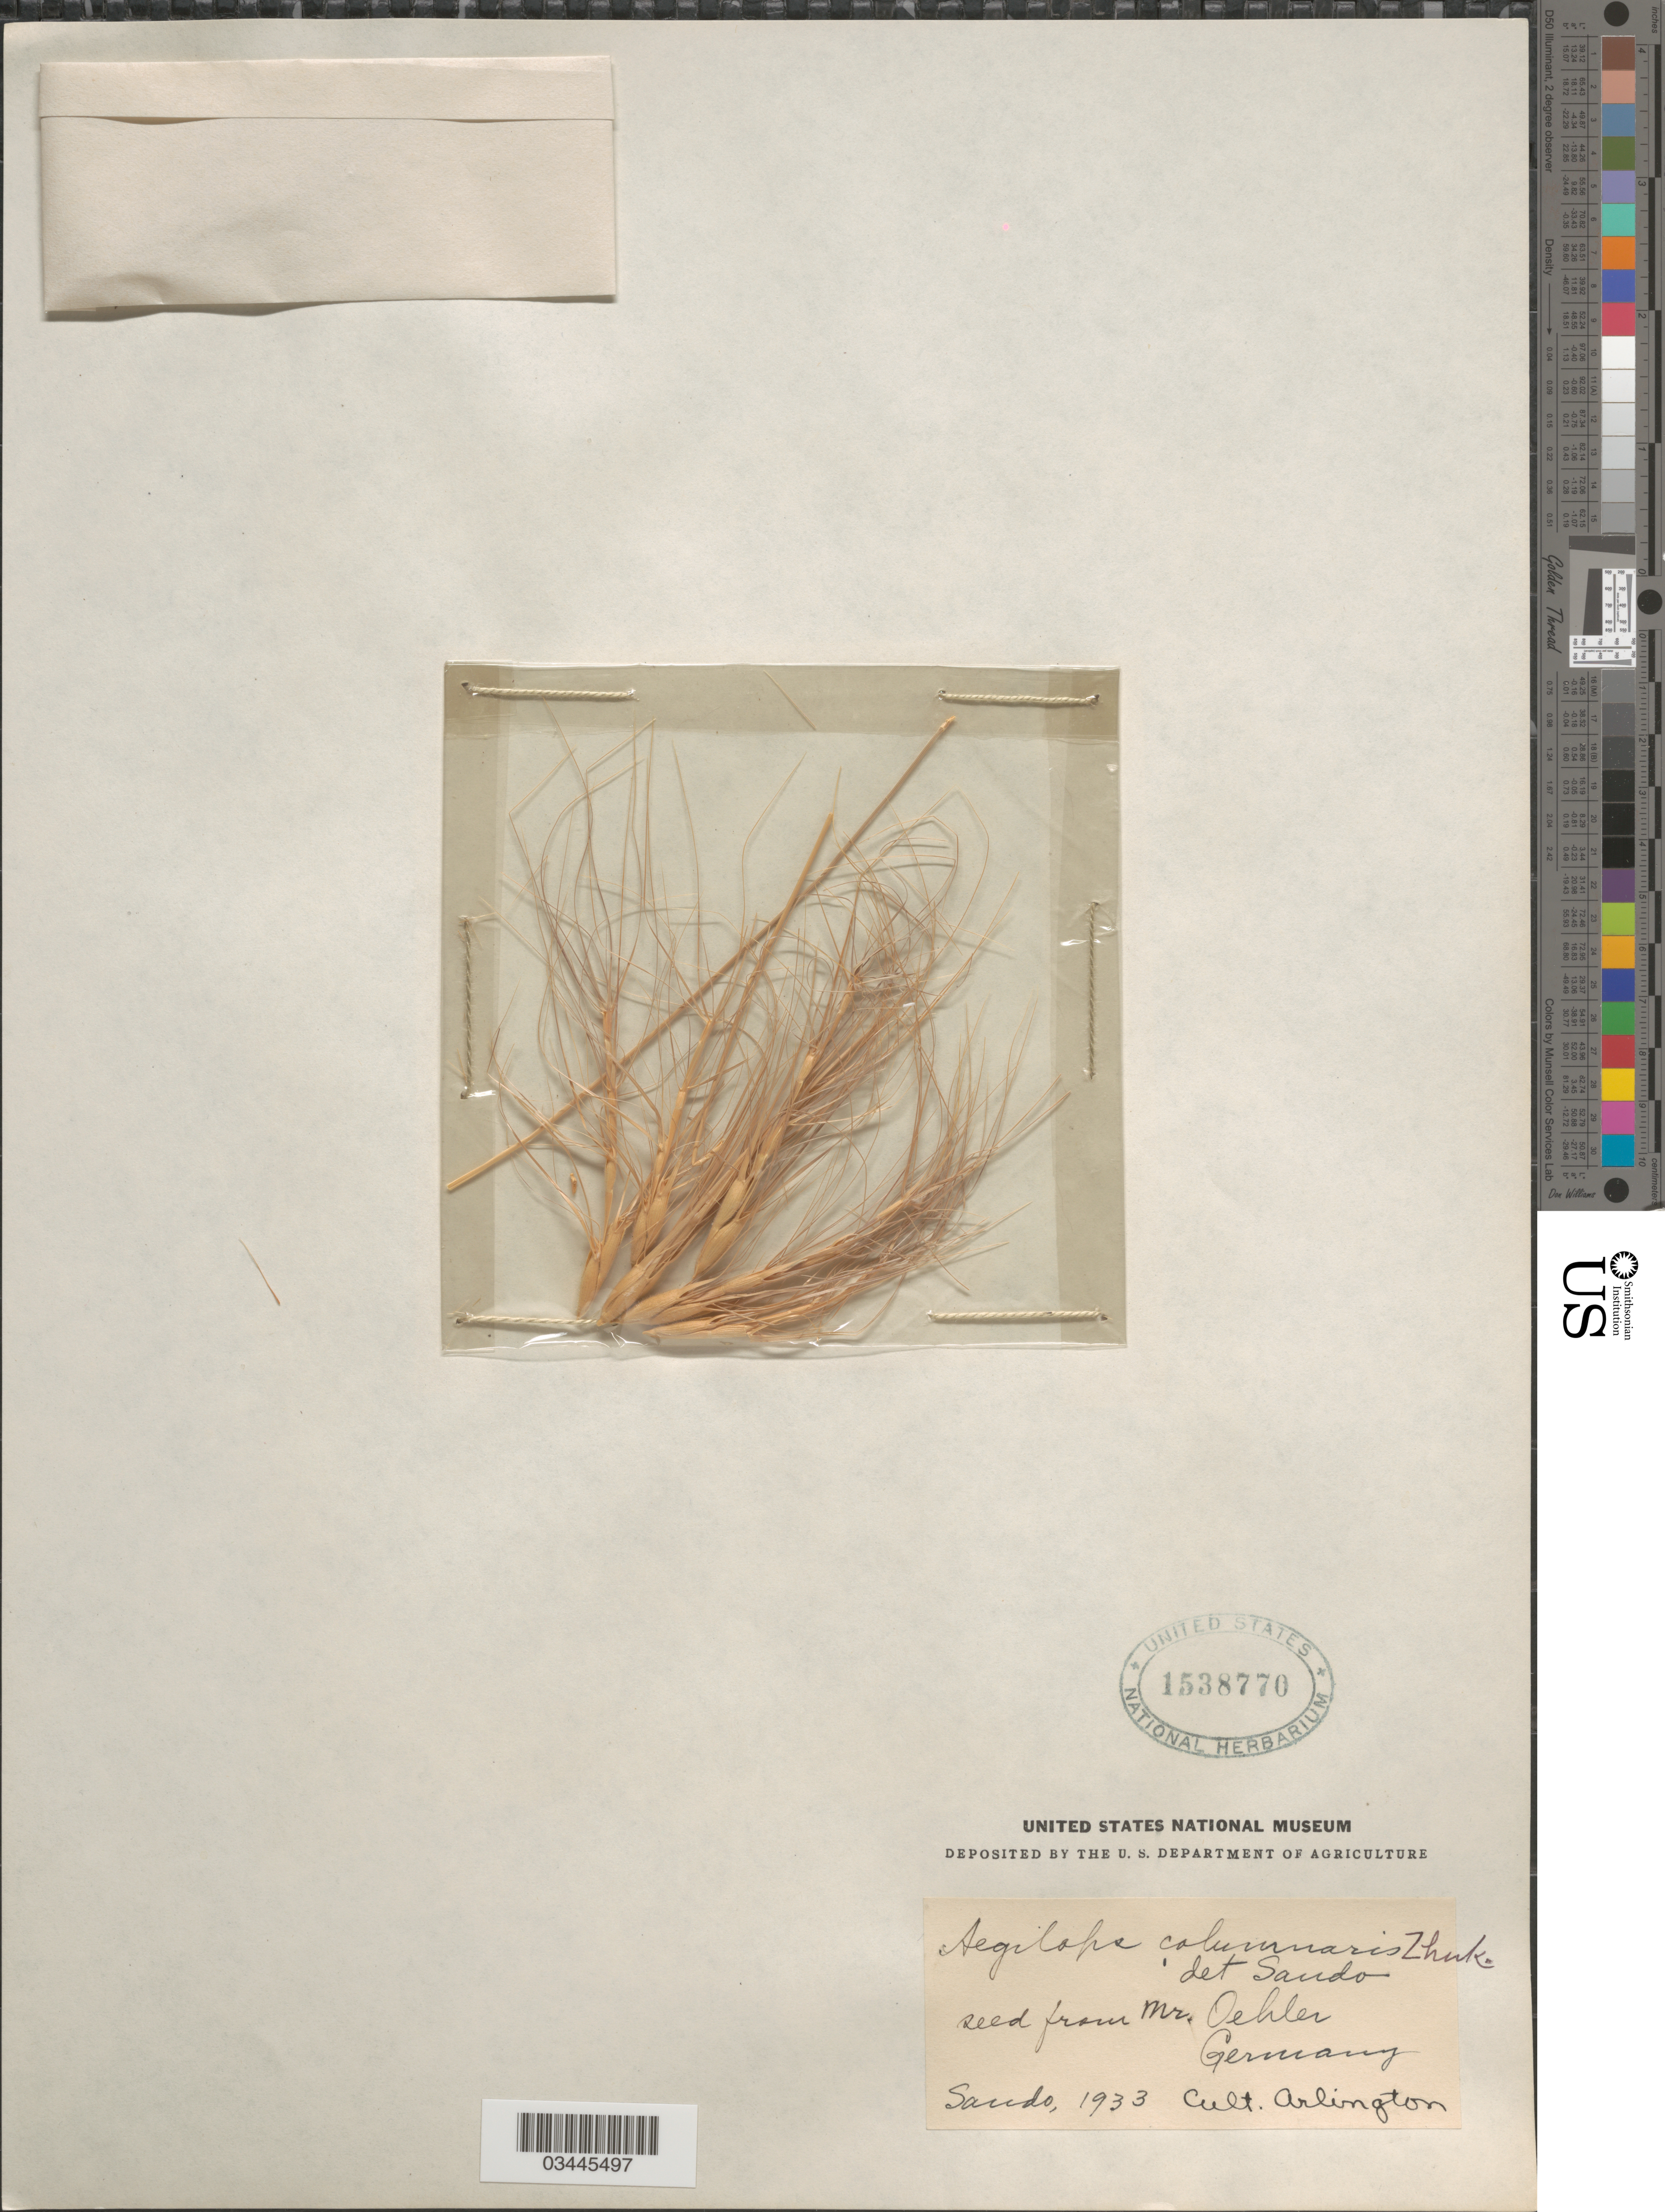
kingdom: Plantae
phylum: Tracheophyta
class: Liliopsida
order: Poales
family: Poaceae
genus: Aegilops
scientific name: Aegilops columnaris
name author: Zhuk.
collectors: -. Sando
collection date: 1933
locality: Cult. Arlington.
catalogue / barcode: US 1538770